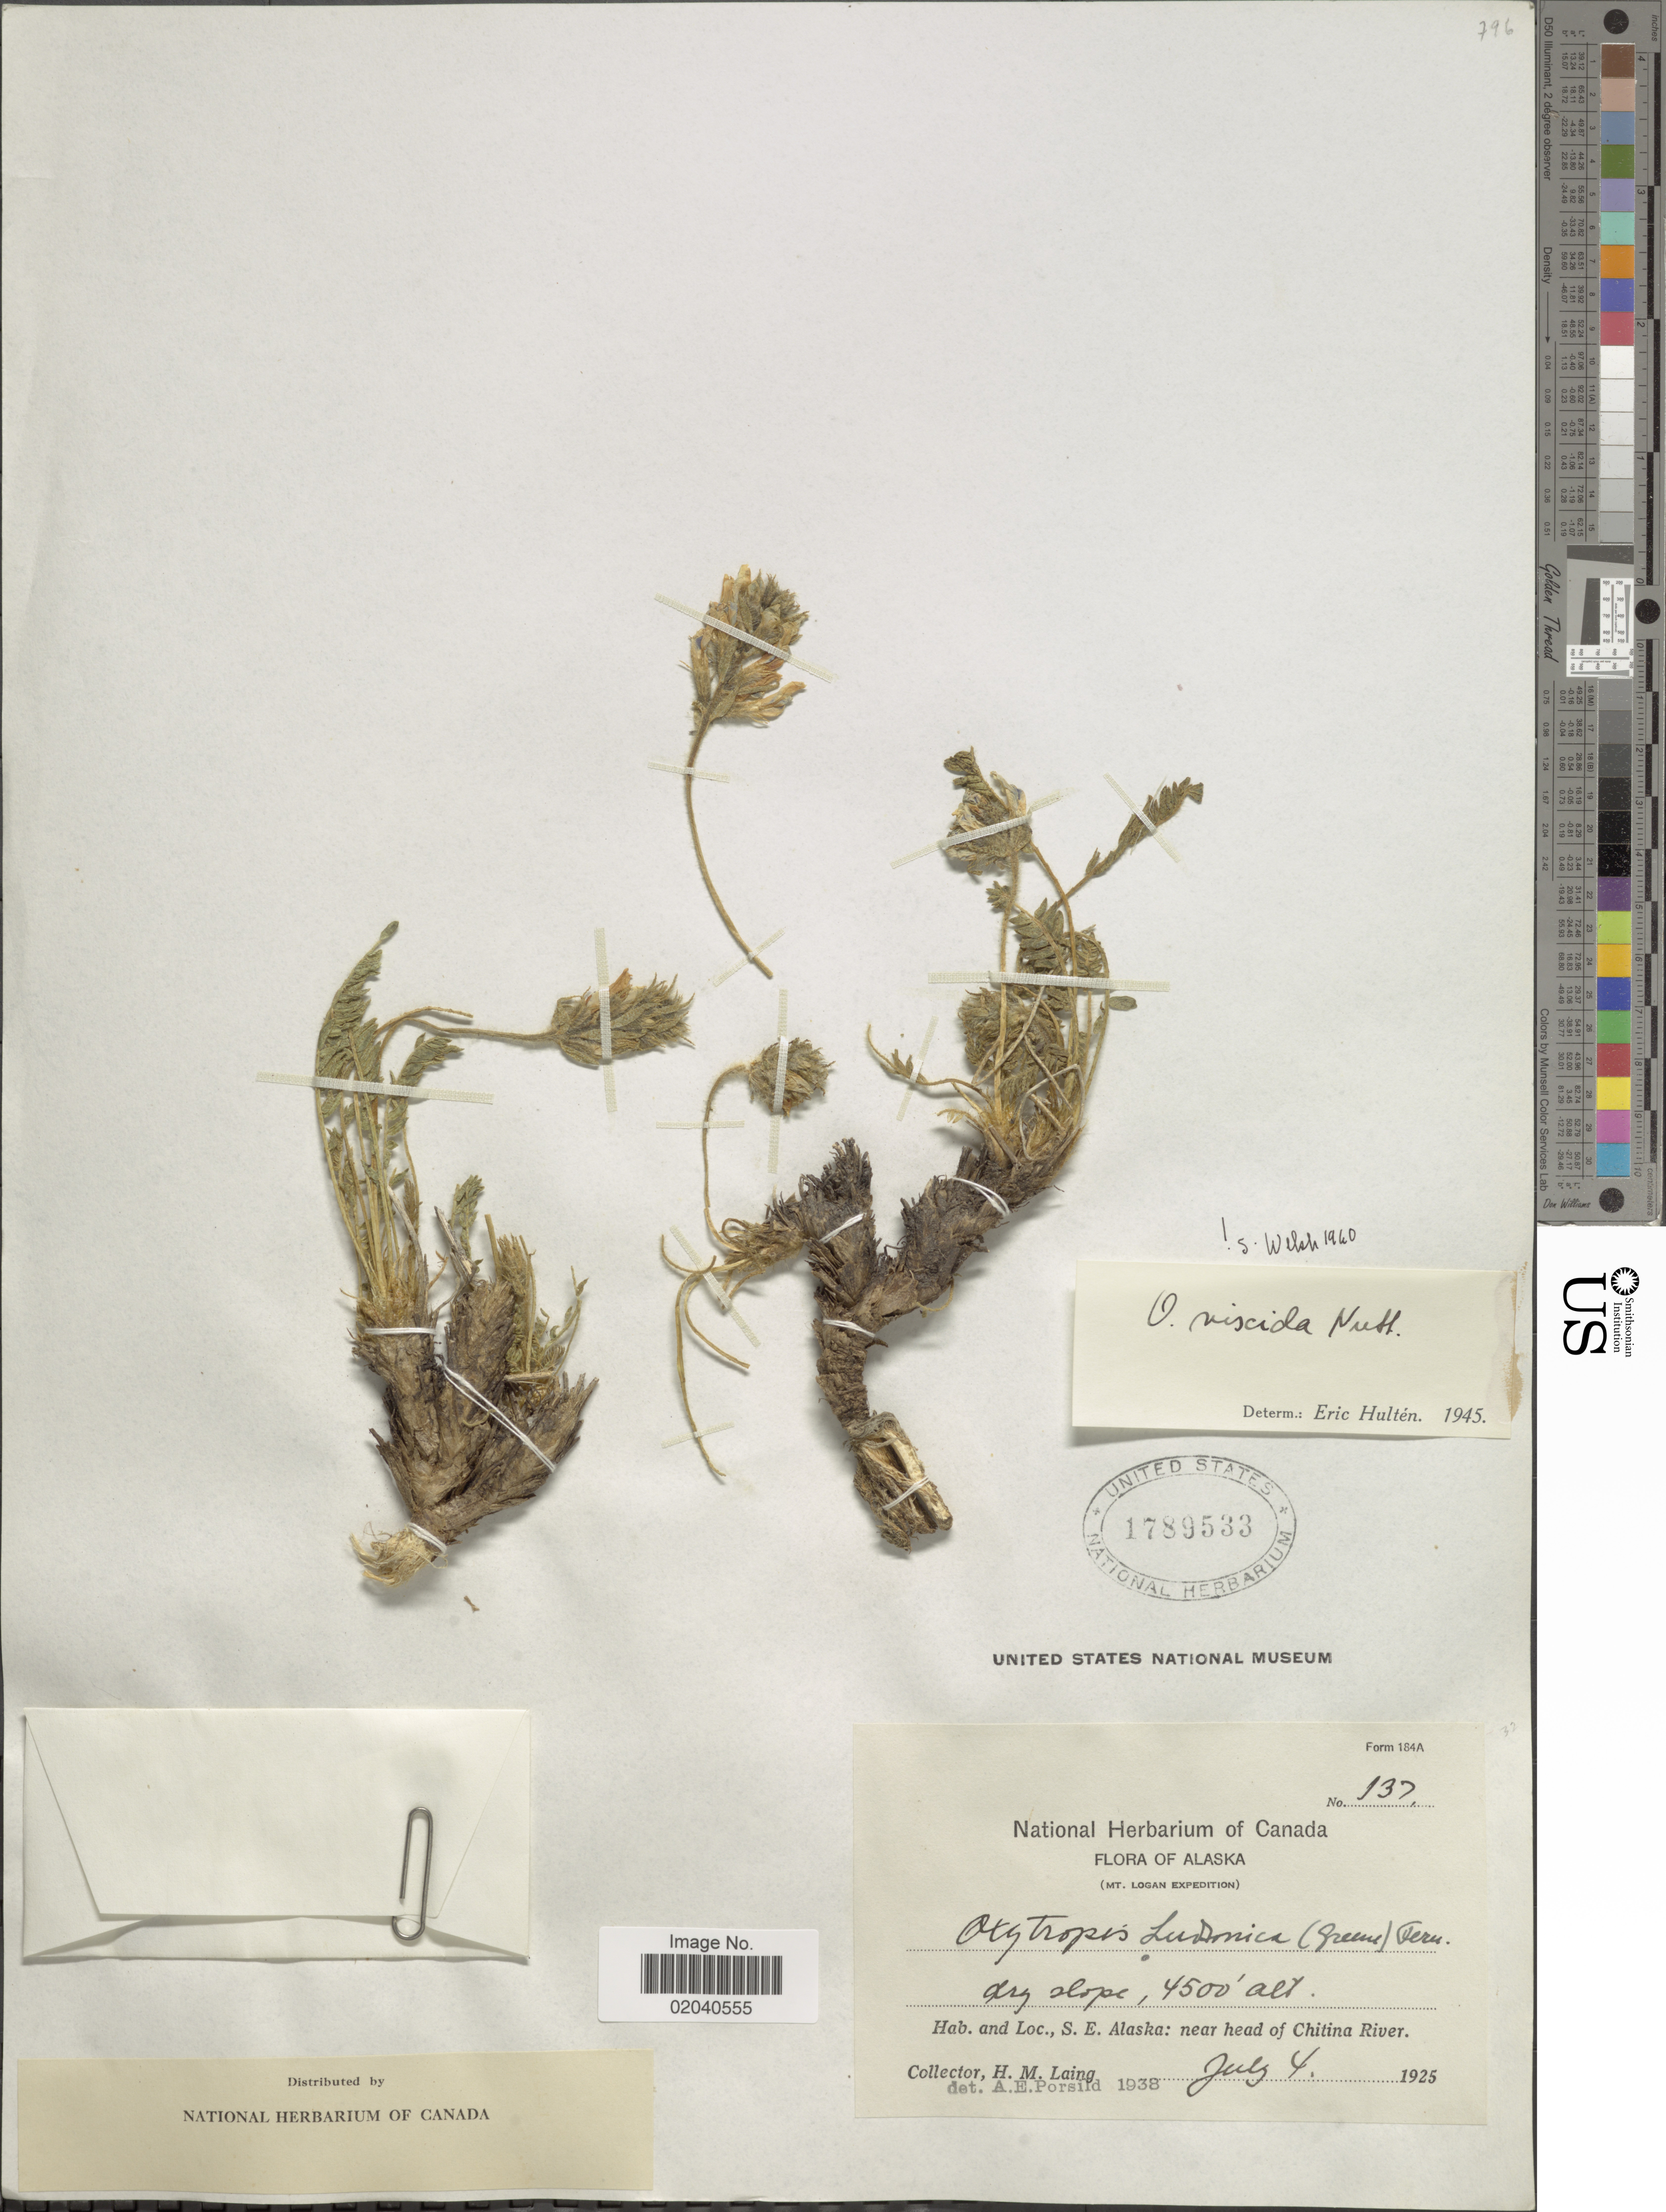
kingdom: Plantae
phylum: Tracheophyta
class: Magnoliopsida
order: Fabales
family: Fabaceae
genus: Oxytropis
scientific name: Oxytropis viscida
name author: Nutt.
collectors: H. Laing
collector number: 137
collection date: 1925-07-04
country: United States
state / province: Alaska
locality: Mt Logan. S.E. Alaska: near head of Chitina River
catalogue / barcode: US 1789533